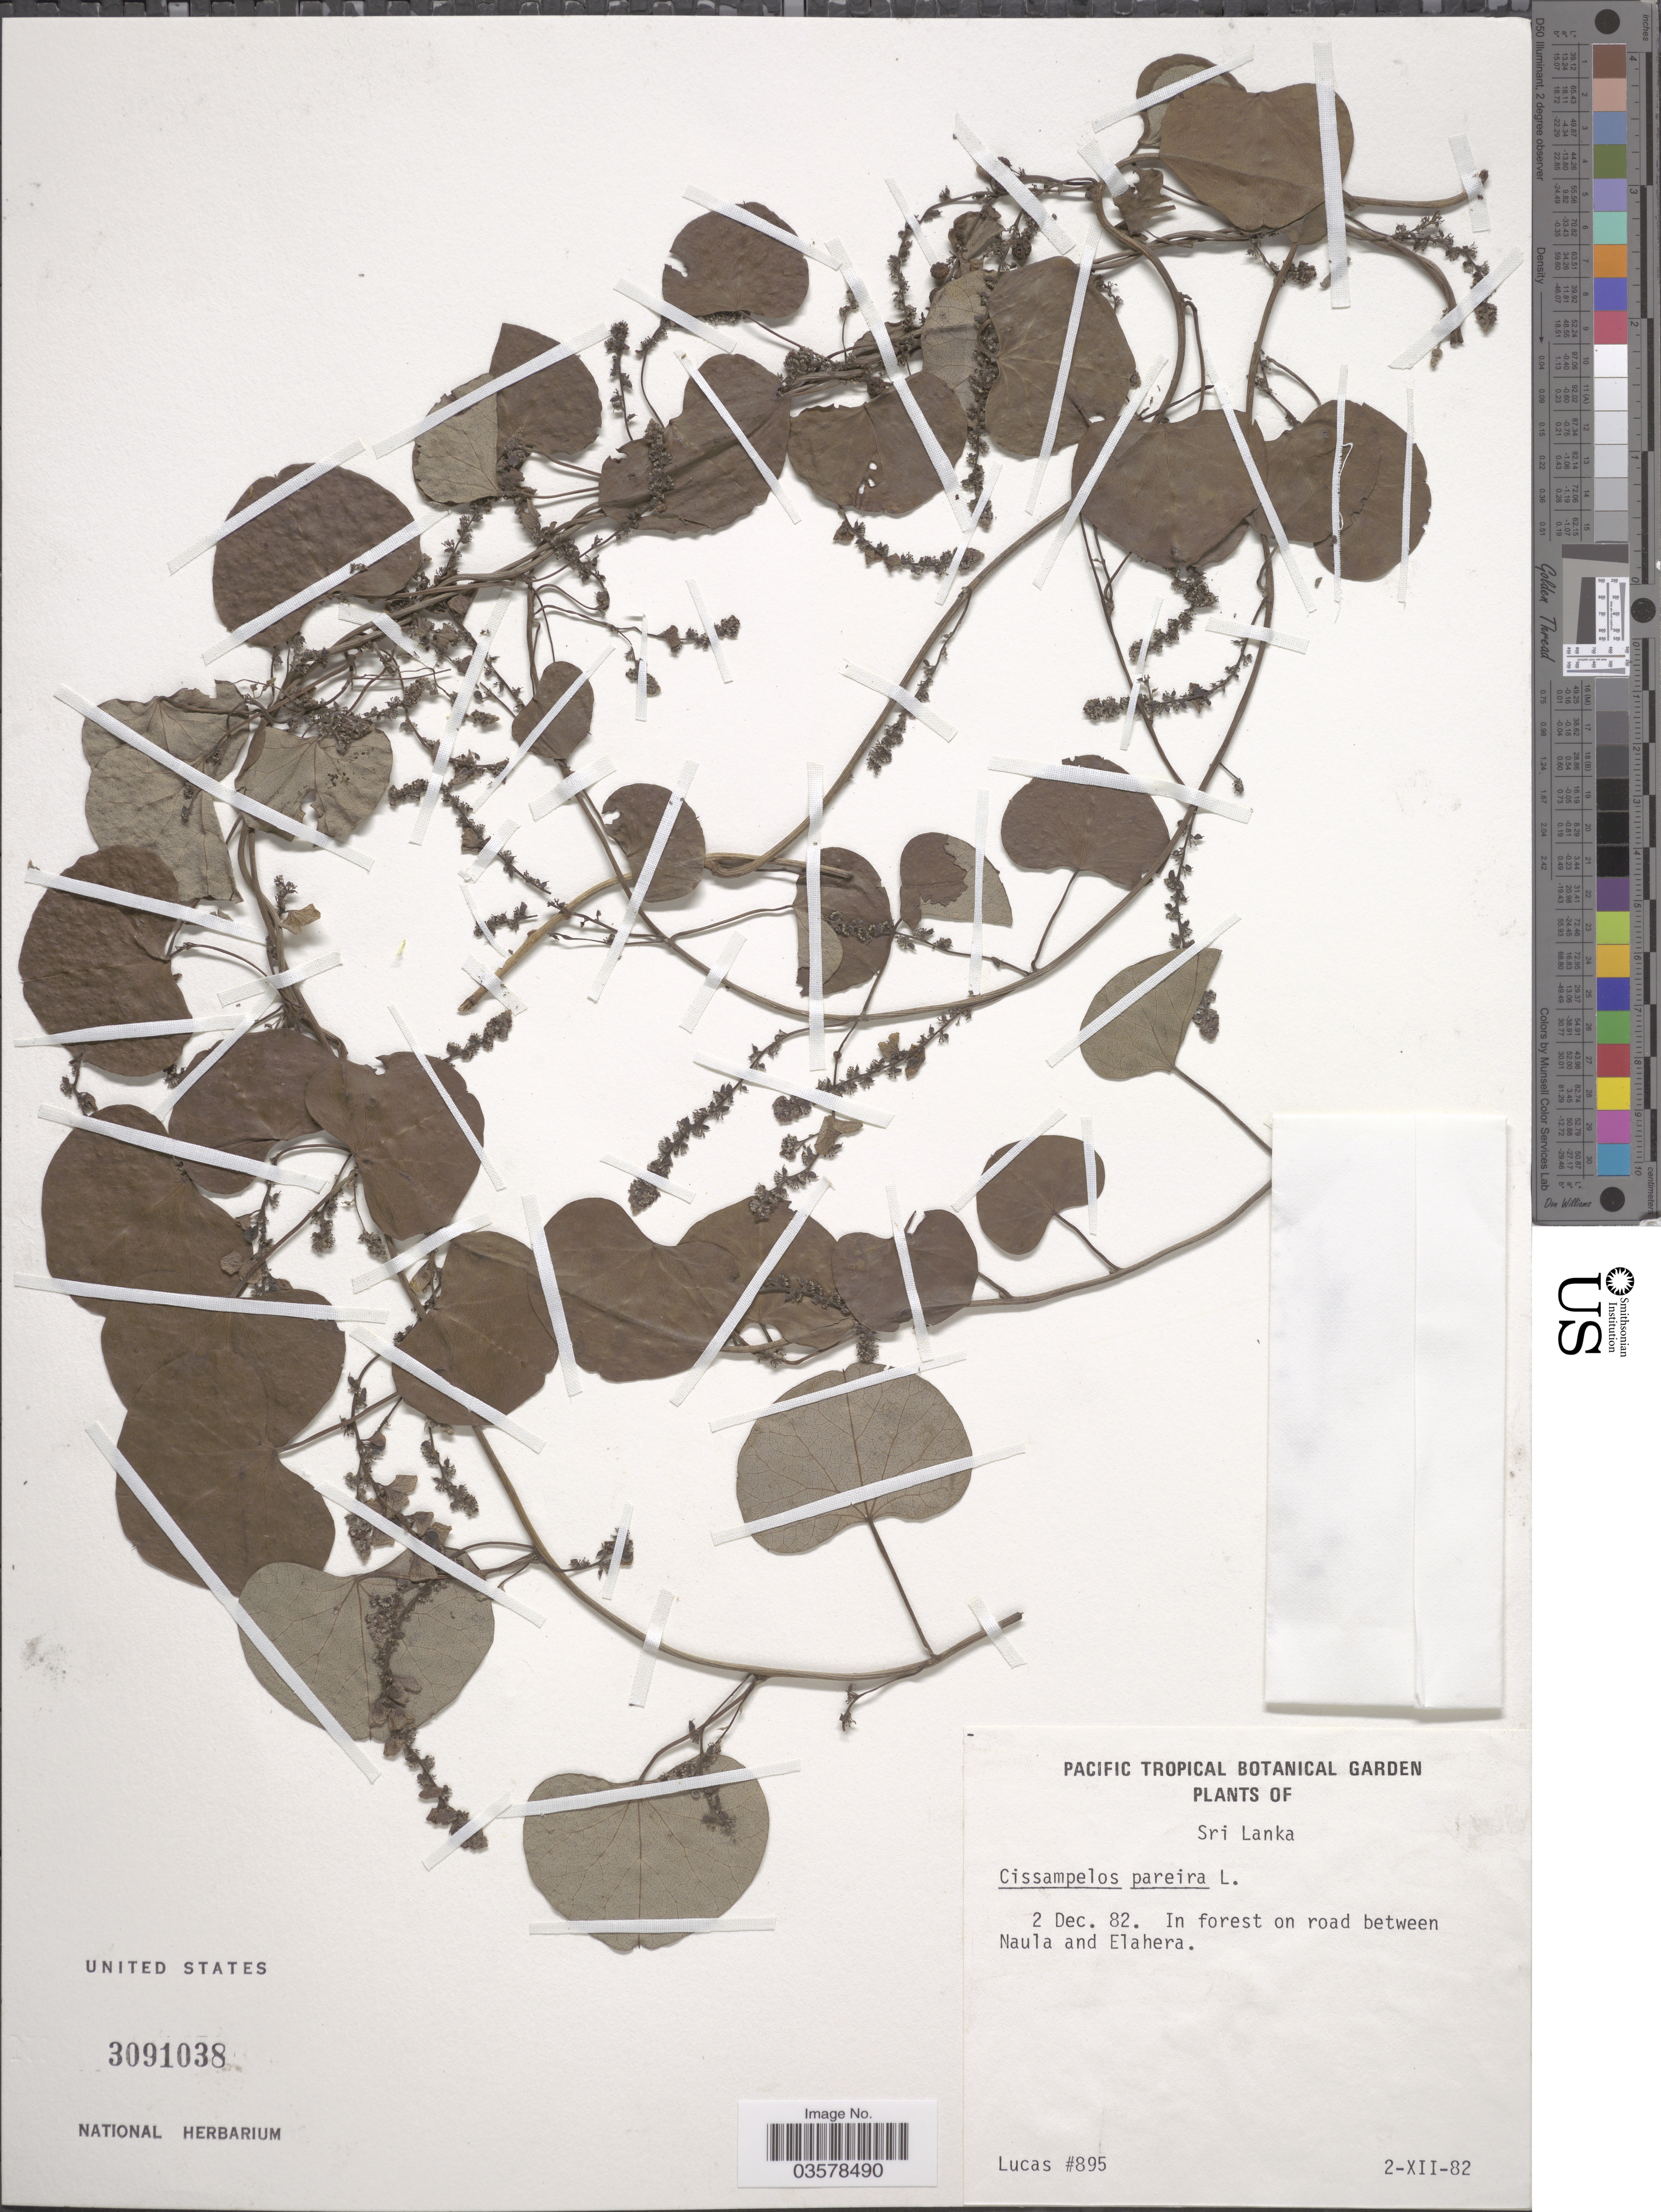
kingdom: Plantae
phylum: Tracheophyta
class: Magnoliopsida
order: Ranunculales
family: Menispermaceae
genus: Cissampelos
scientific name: Cissampelos pareira var. hirsuta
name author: (Buch.-Ham. ex DC.) Forman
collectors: Lucas, --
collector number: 895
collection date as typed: Transcribed d/m/y: 2/12/82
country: Sri Lanka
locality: In forest on road between Naula and Elahera.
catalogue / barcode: US 3091038